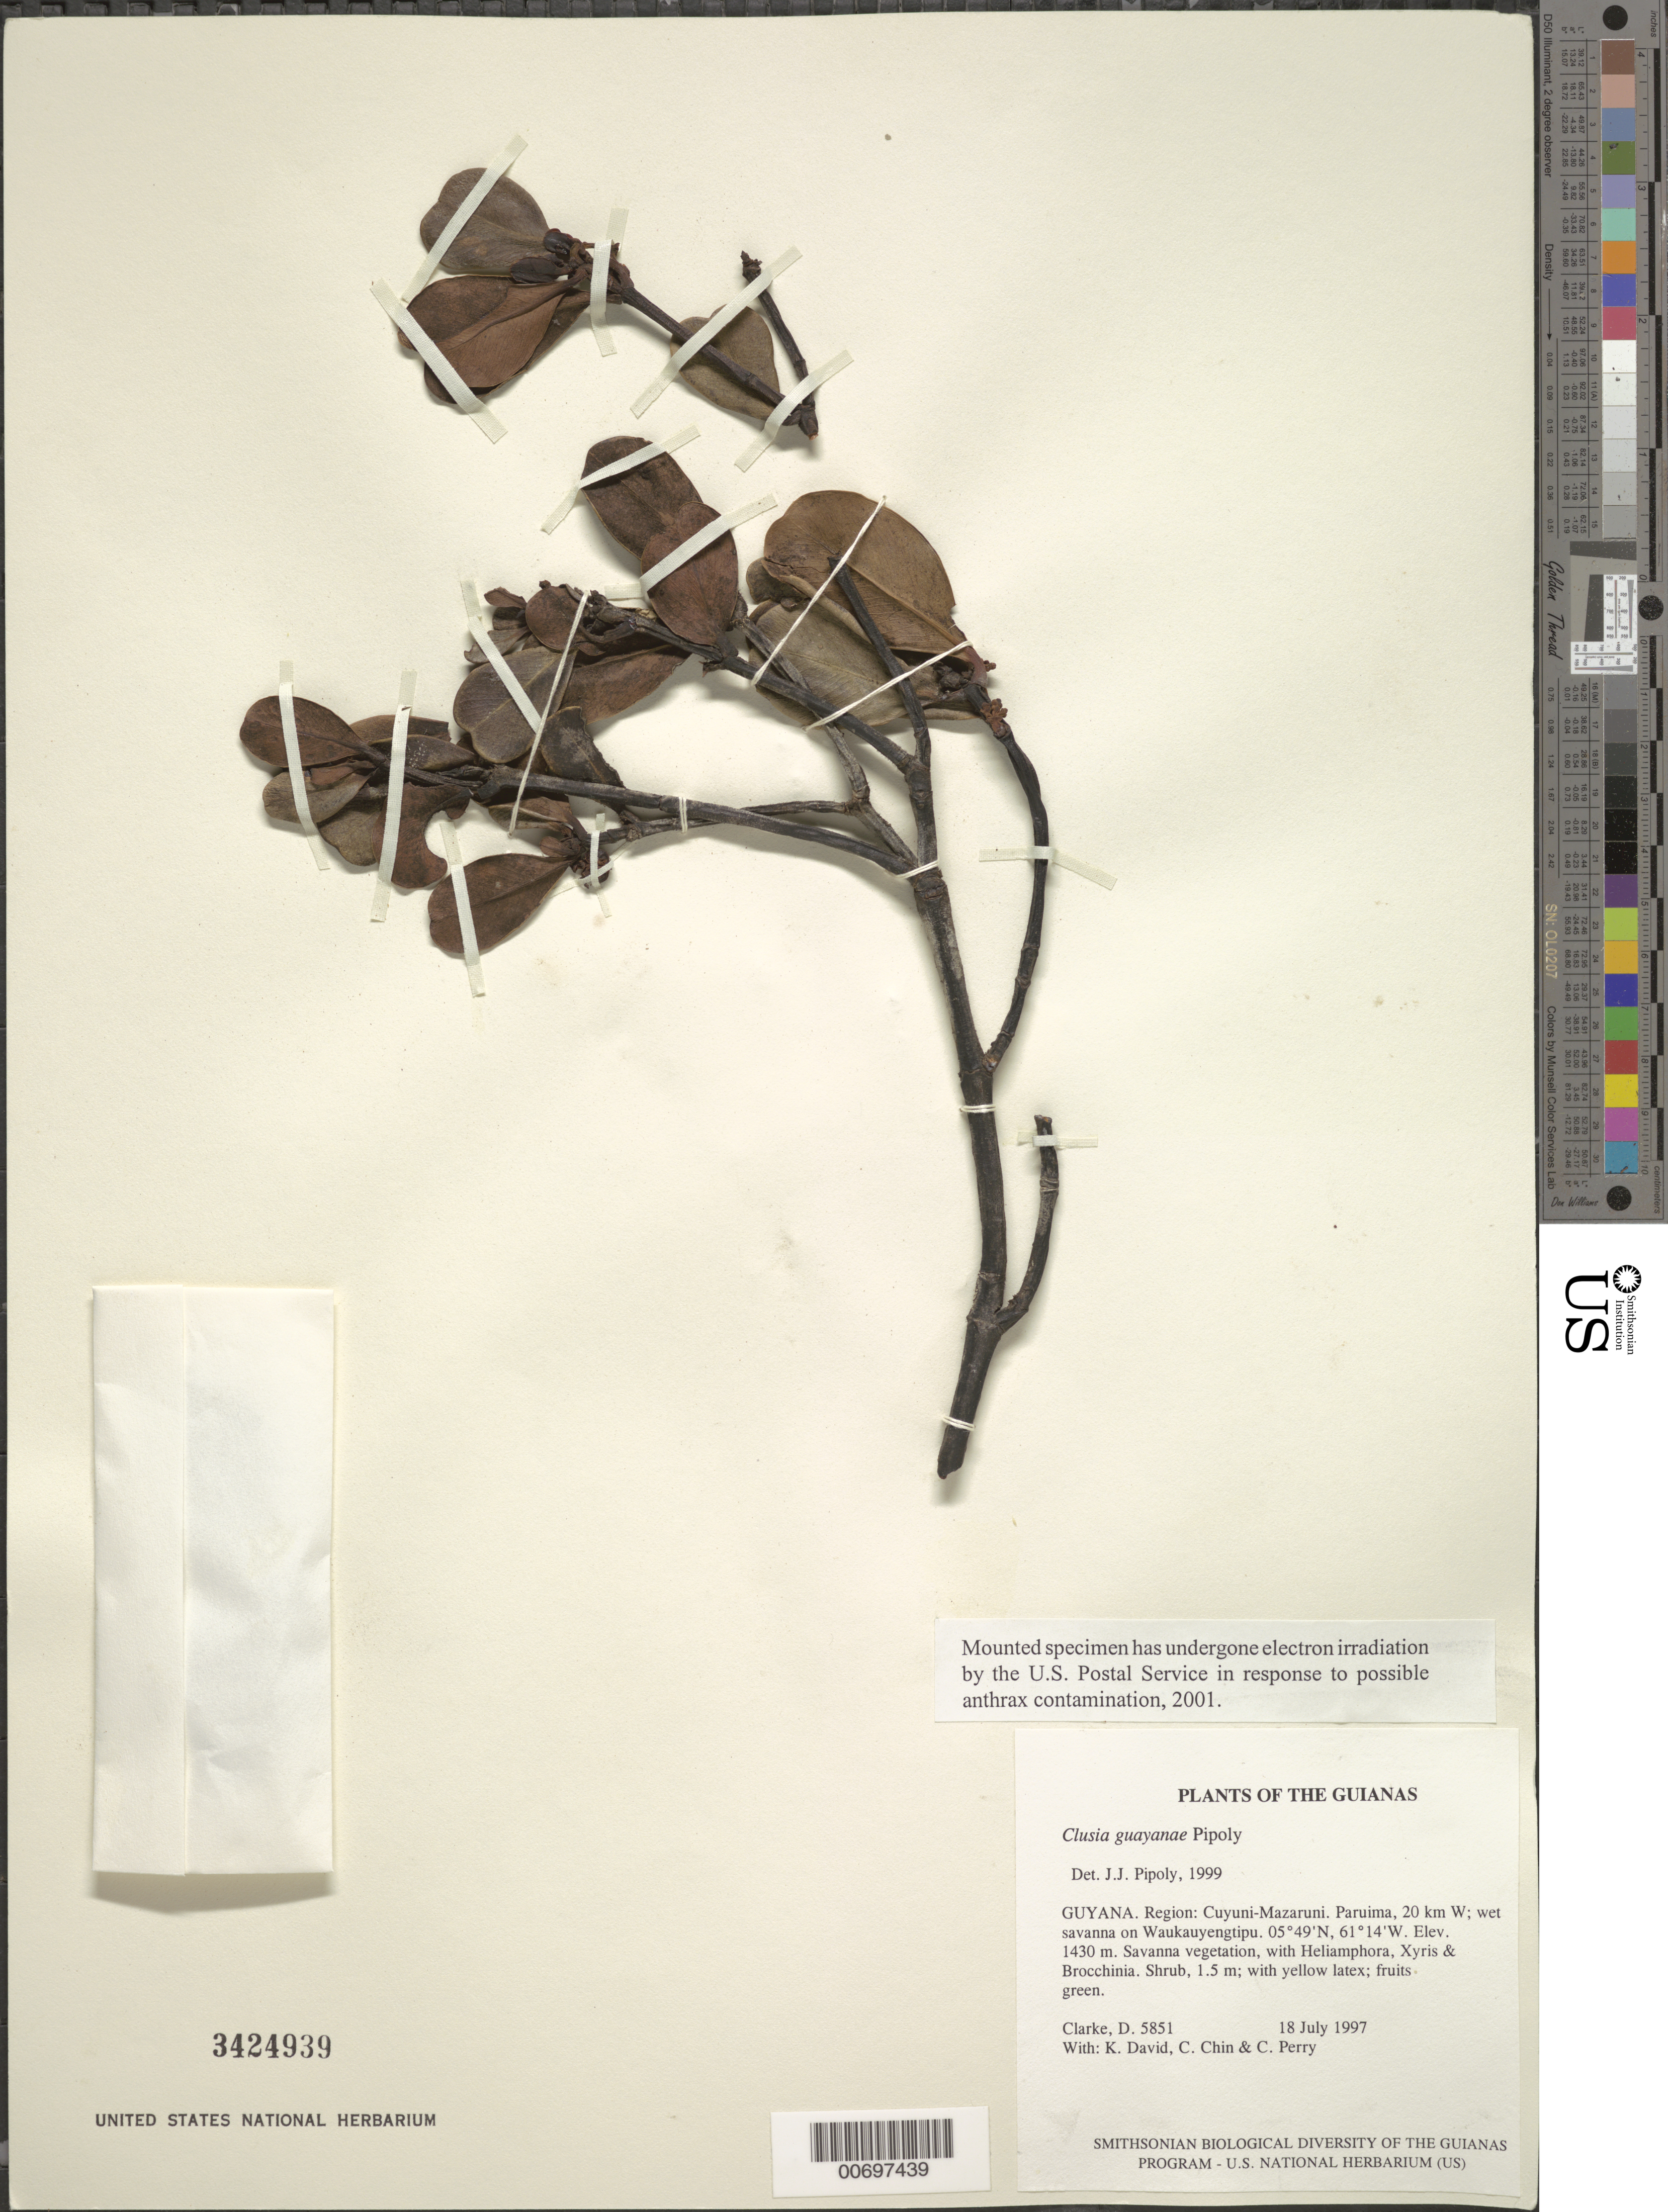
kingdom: Plantae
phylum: Tracheophyta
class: Magnoliopsida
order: Malpighiales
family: Clusiaceae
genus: Clusia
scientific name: Clusia guayanae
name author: Pipoly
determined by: Pipoly, J. J., III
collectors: H. D. Clarke, K. David, C. Chin & C. Perry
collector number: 5851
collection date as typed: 18 July 1997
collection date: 1997-07-18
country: Guyana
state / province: Cuyuni-Mazaruni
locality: Paruima, 20 km W; wet savanna on Waukauyengtipu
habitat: Savanna vegetation, with Heliamphora, Xyris & Brocchinia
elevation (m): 1430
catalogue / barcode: US 3424939